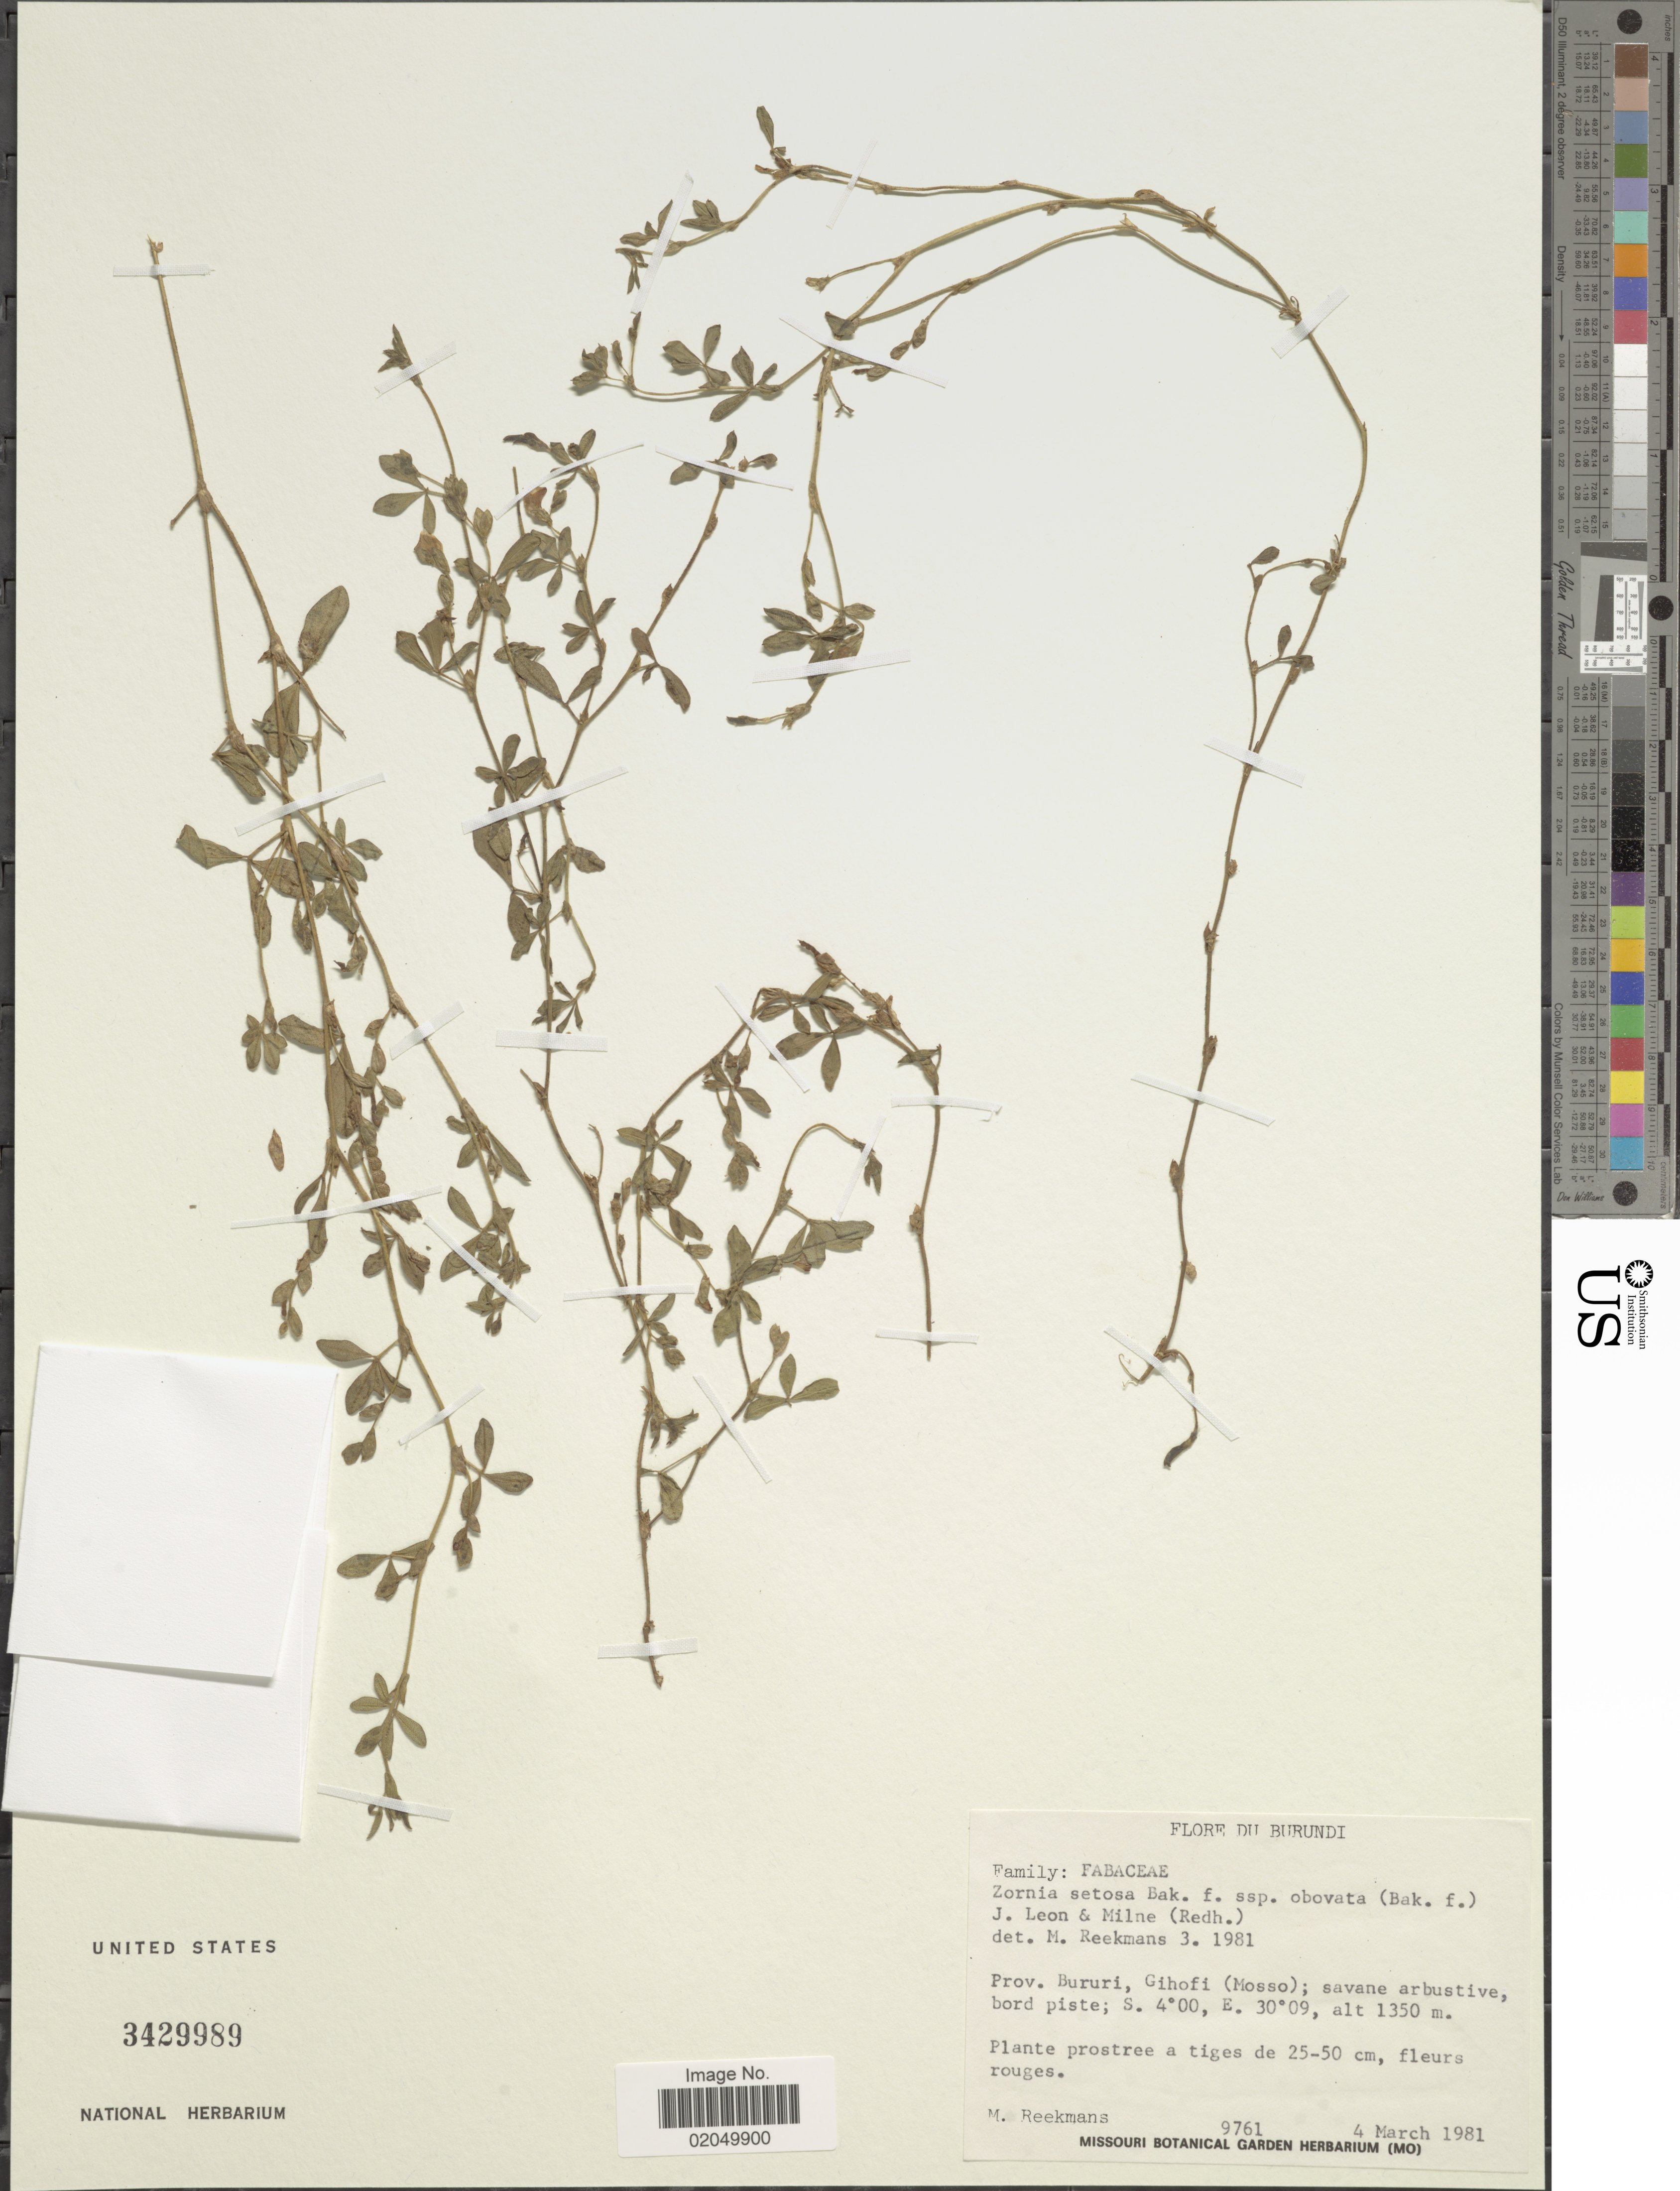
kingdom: Plantae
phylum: Tracheophyta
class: Magnoliopsida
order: Fabales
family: Fabaceae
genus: Zornia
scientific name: Zornia setosa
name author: Baker f.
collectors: M. Reekmans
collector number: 9761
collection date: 1984-03-04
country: Burundi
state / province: Bururi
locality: Gihofi (Mosso)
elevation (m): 1350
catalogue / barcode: US 3429989